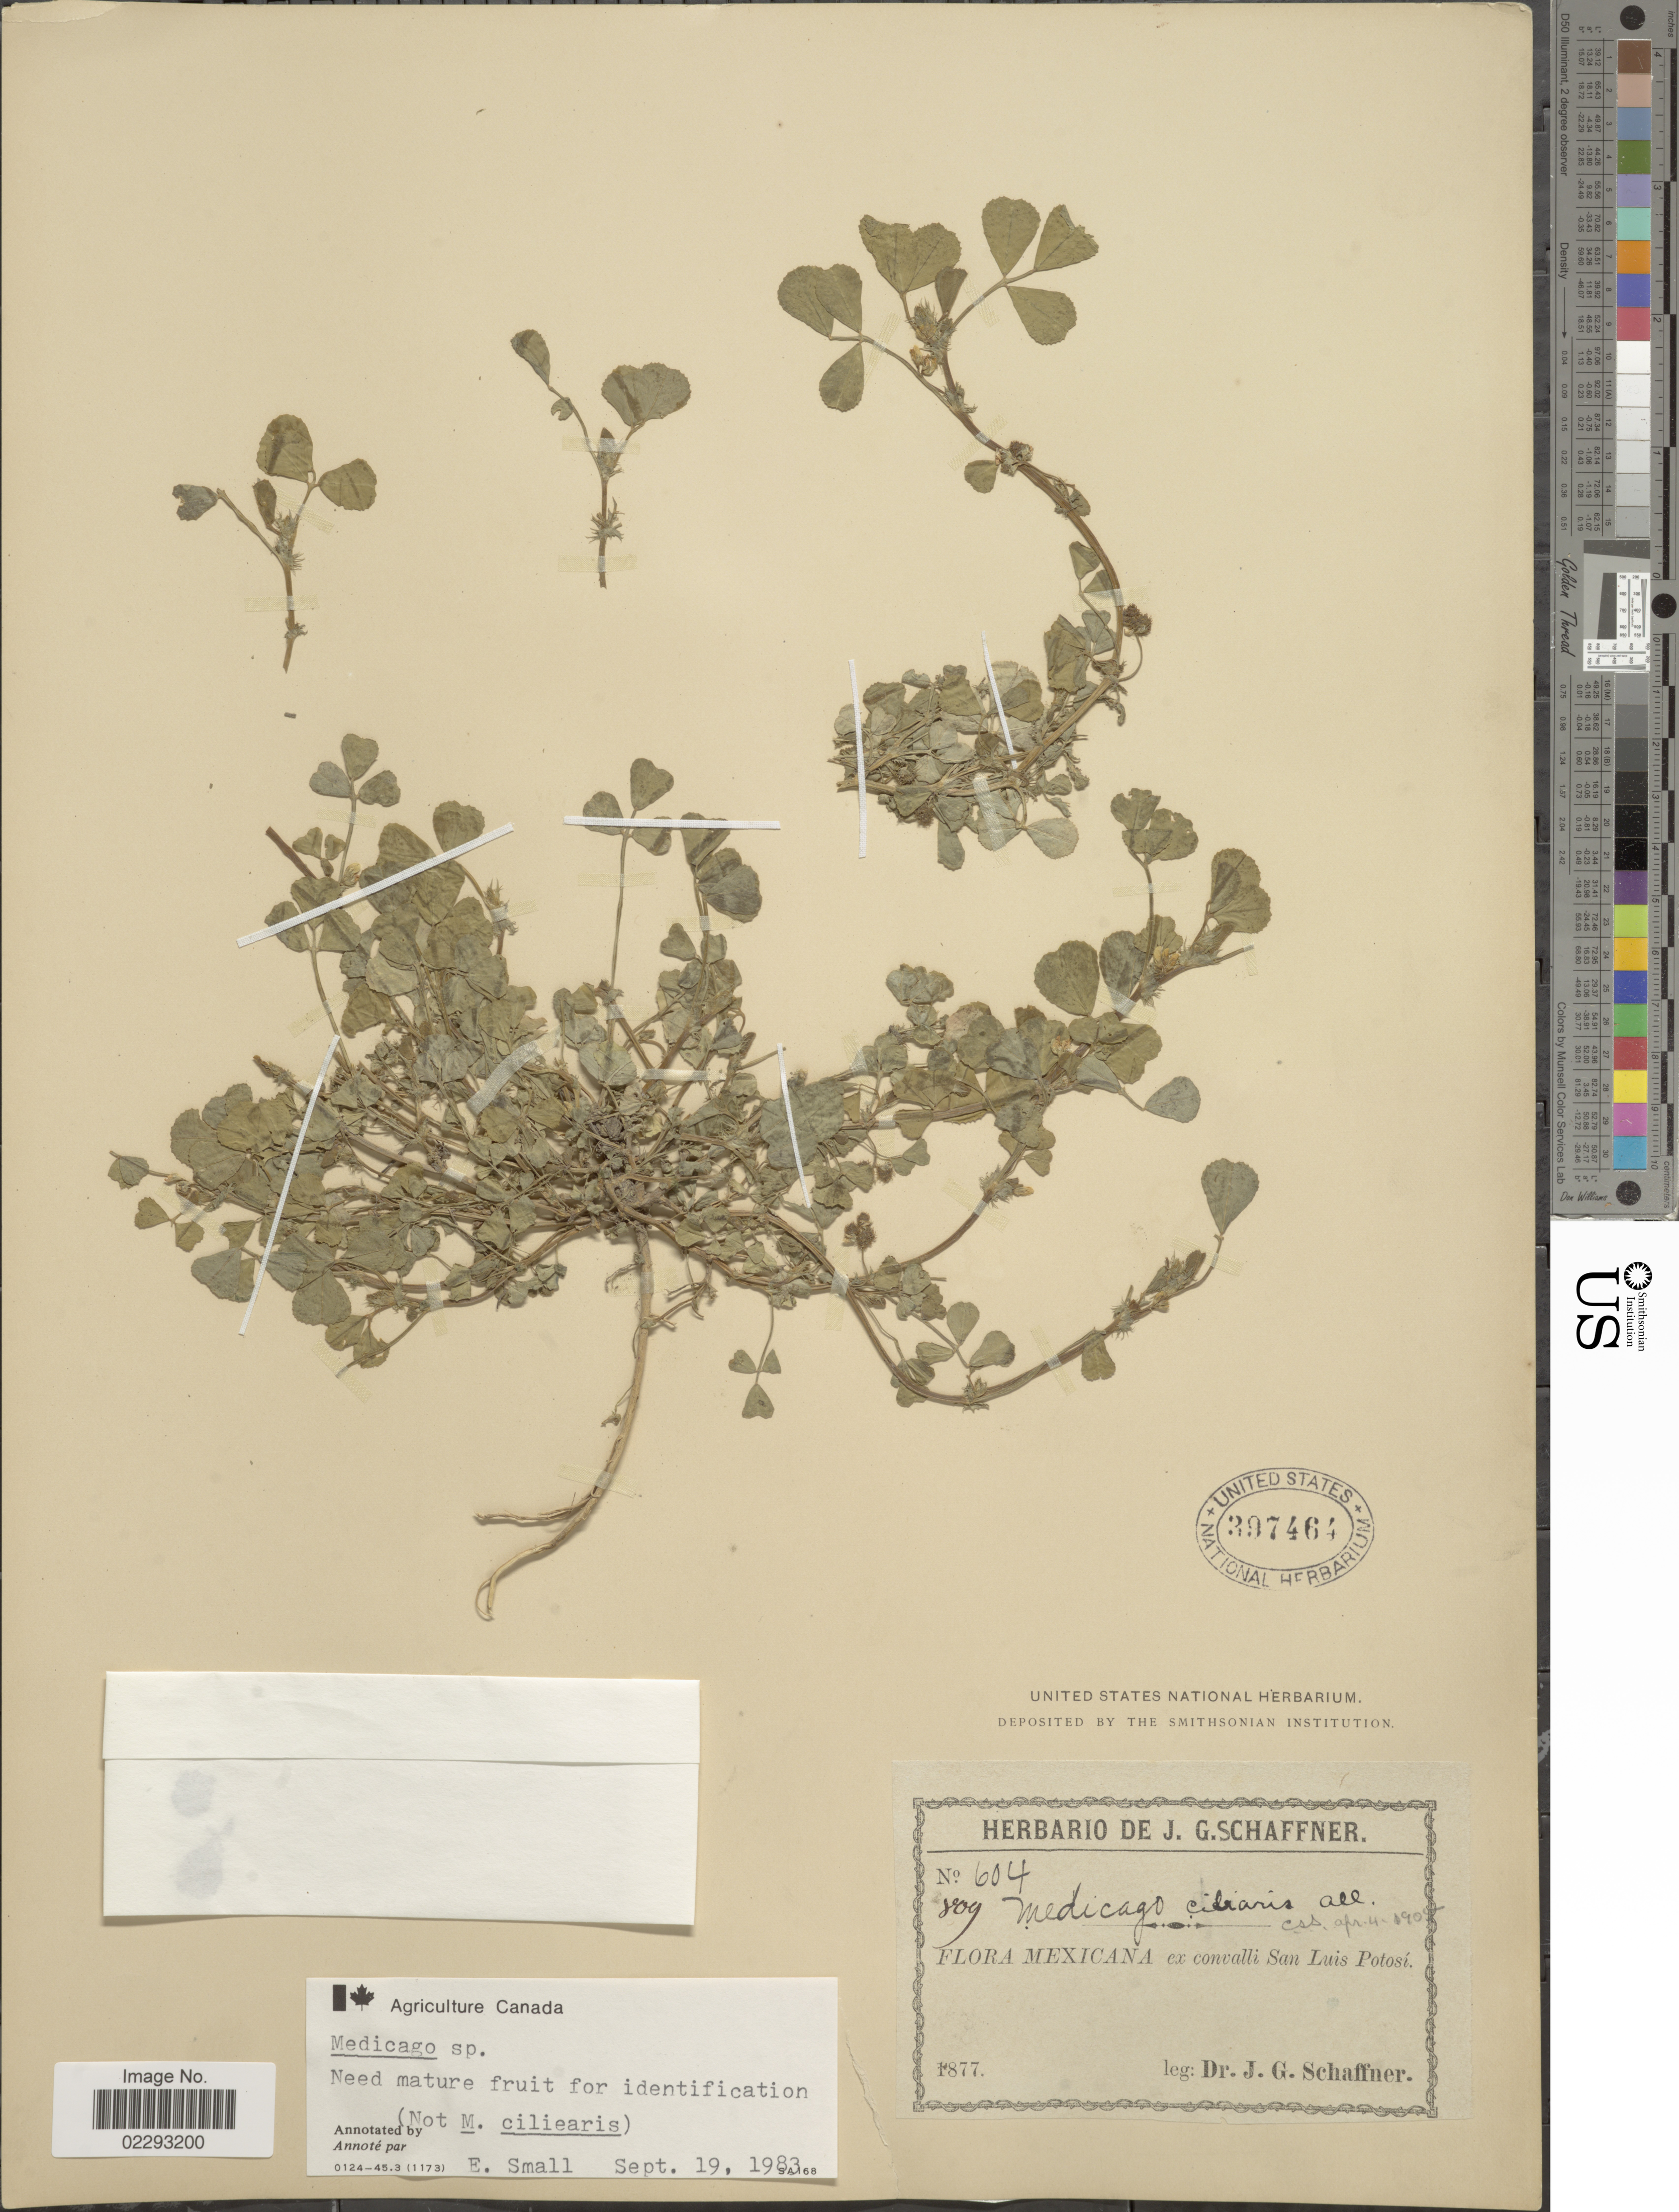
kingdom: Plantae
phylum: Tracheophyta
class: Magnoliopsida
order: Fabales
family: Fabaceae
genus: Medicago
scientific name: Medicago sp.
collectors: J. G. Schaffner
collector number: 604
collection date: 1877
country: Mexico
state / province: San Luis Potosí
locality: Mexicana ex convalli San Luis Potosí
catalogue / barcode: US 397464